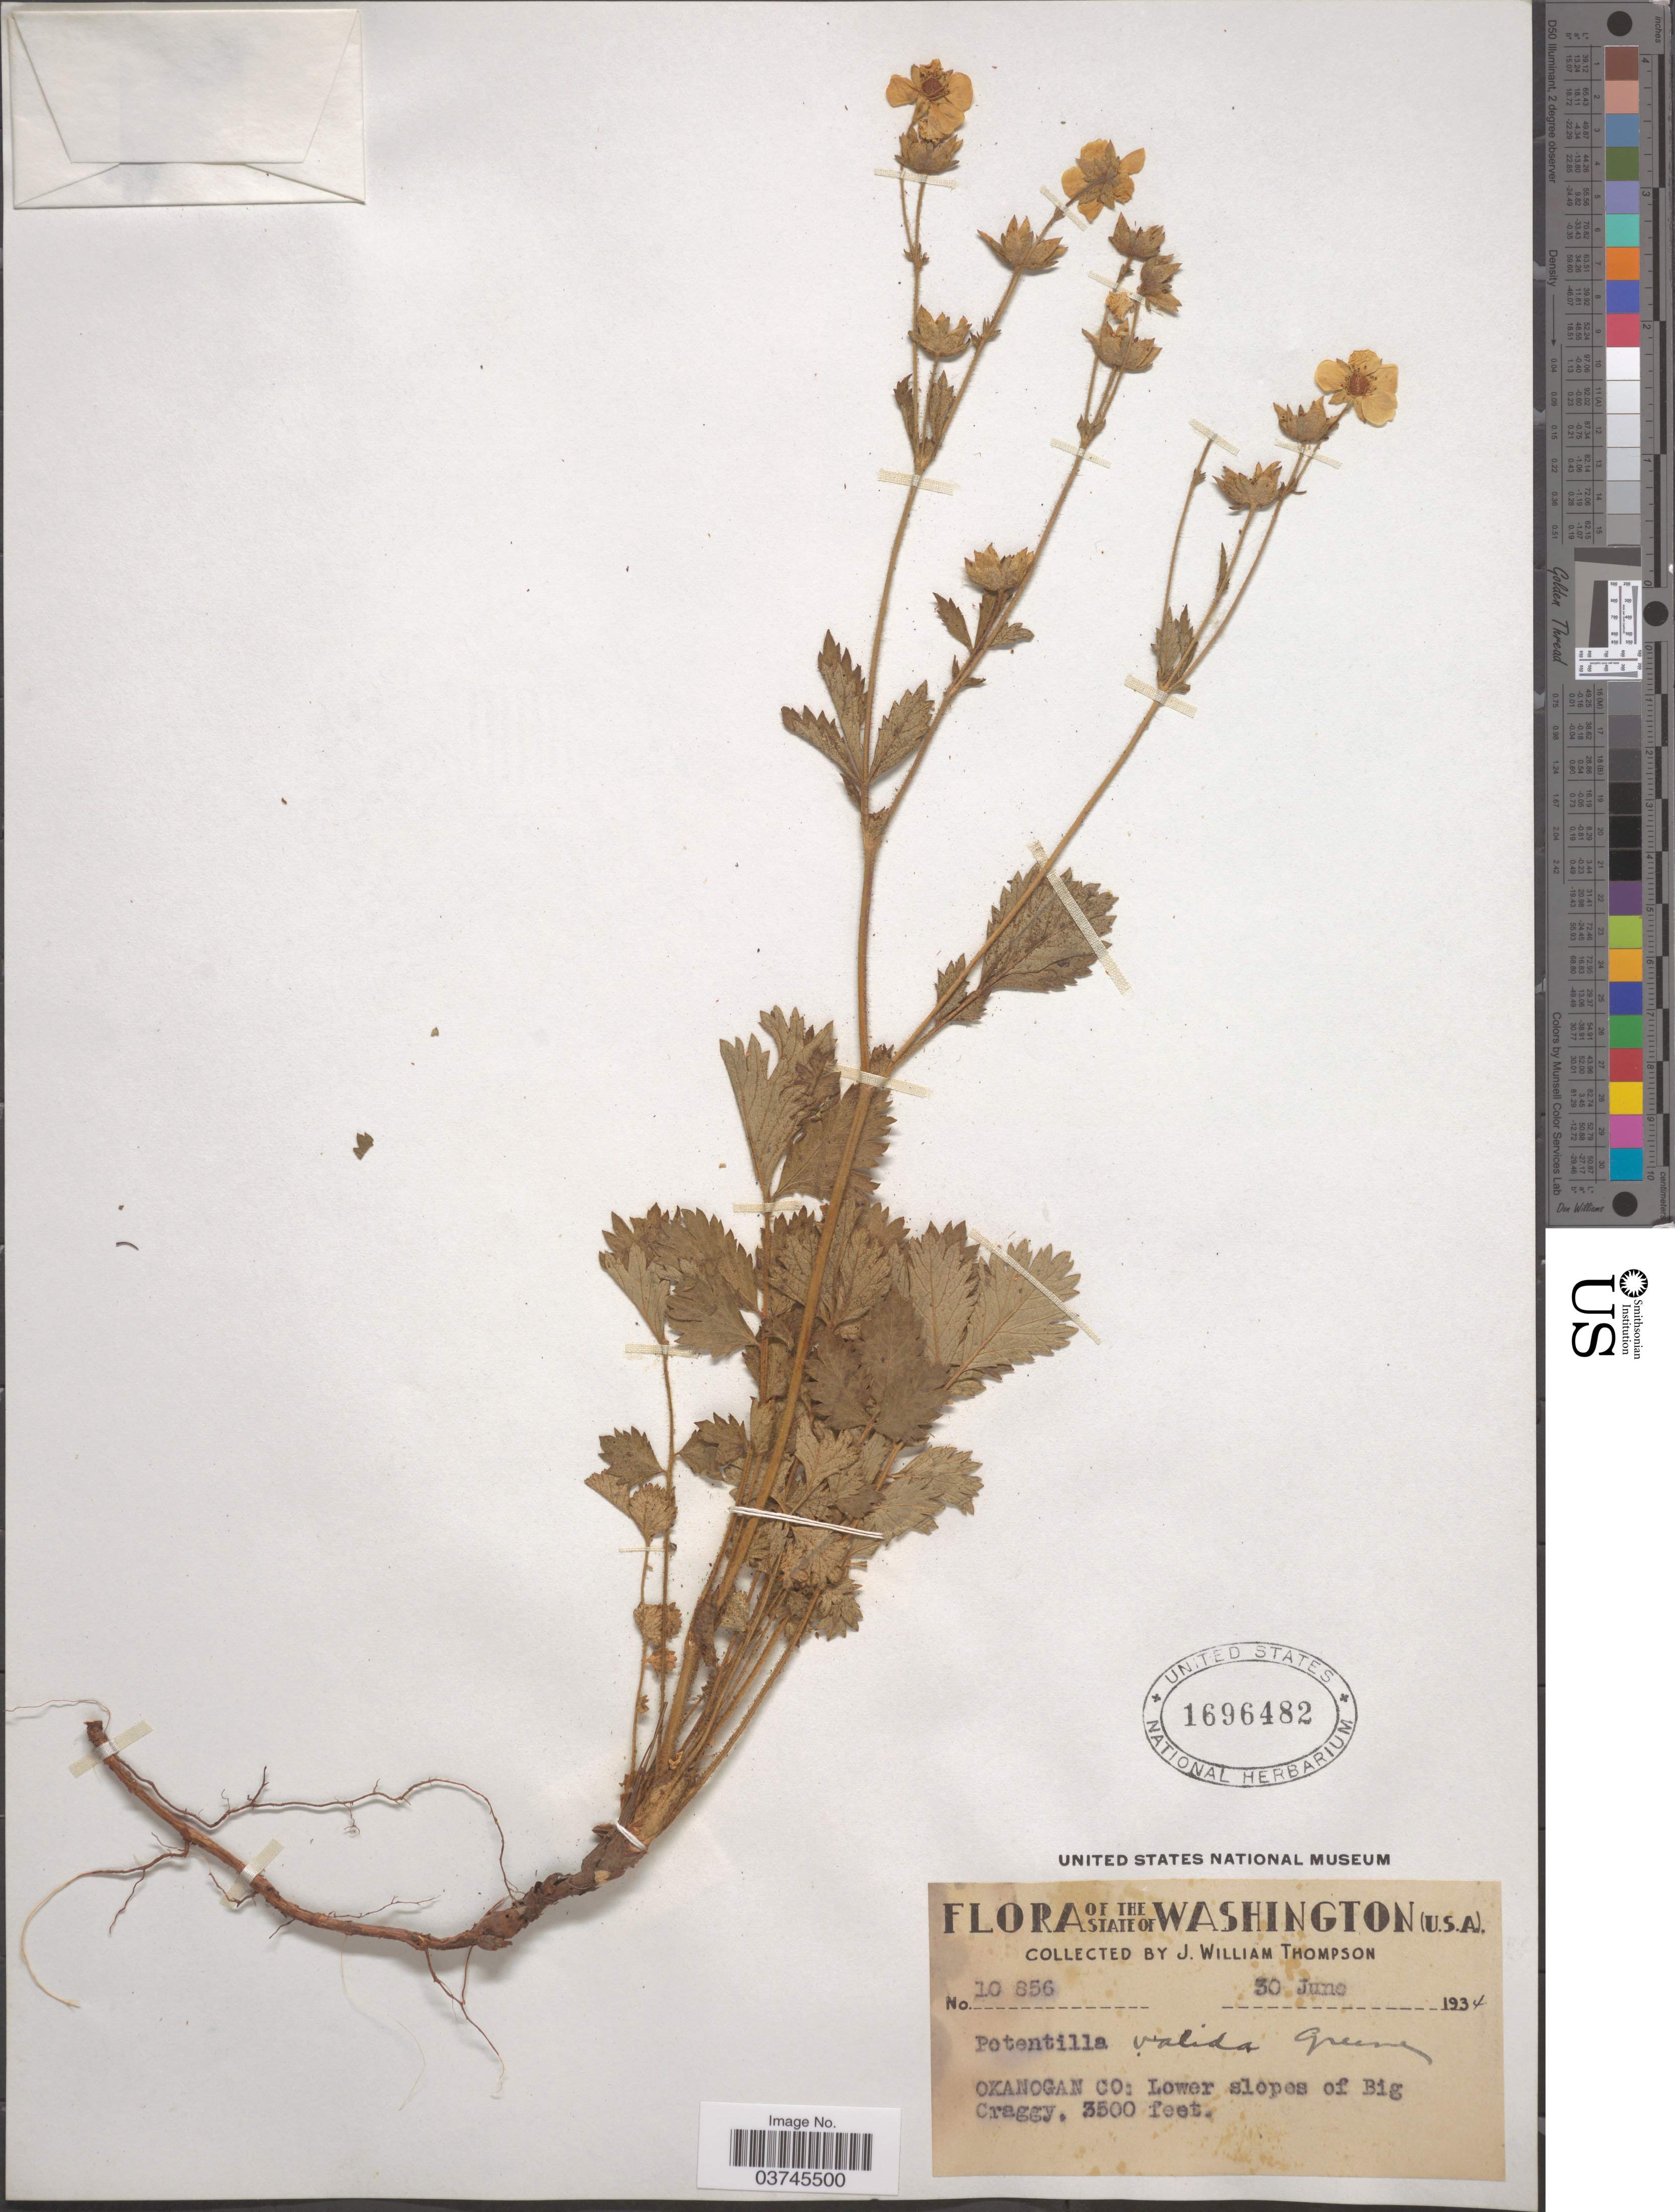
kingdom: Plantae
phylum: Tracheophyta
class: Magnoliopsida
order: Rosales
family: Rosaceae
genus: Drymocallis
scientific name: Drymocallis sp.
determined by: Strong, Mark T., (BOT), Smithsonian Institution - National Museum of Natural History (UNITED STATES)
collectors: J. W. Thompson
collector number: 10856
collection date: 1934-06-30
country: United States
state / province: Washington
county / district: Okanogan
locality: Okanogan Co: Lower slopes of Big Craggy.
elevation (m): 1067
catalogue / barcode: US 1696482